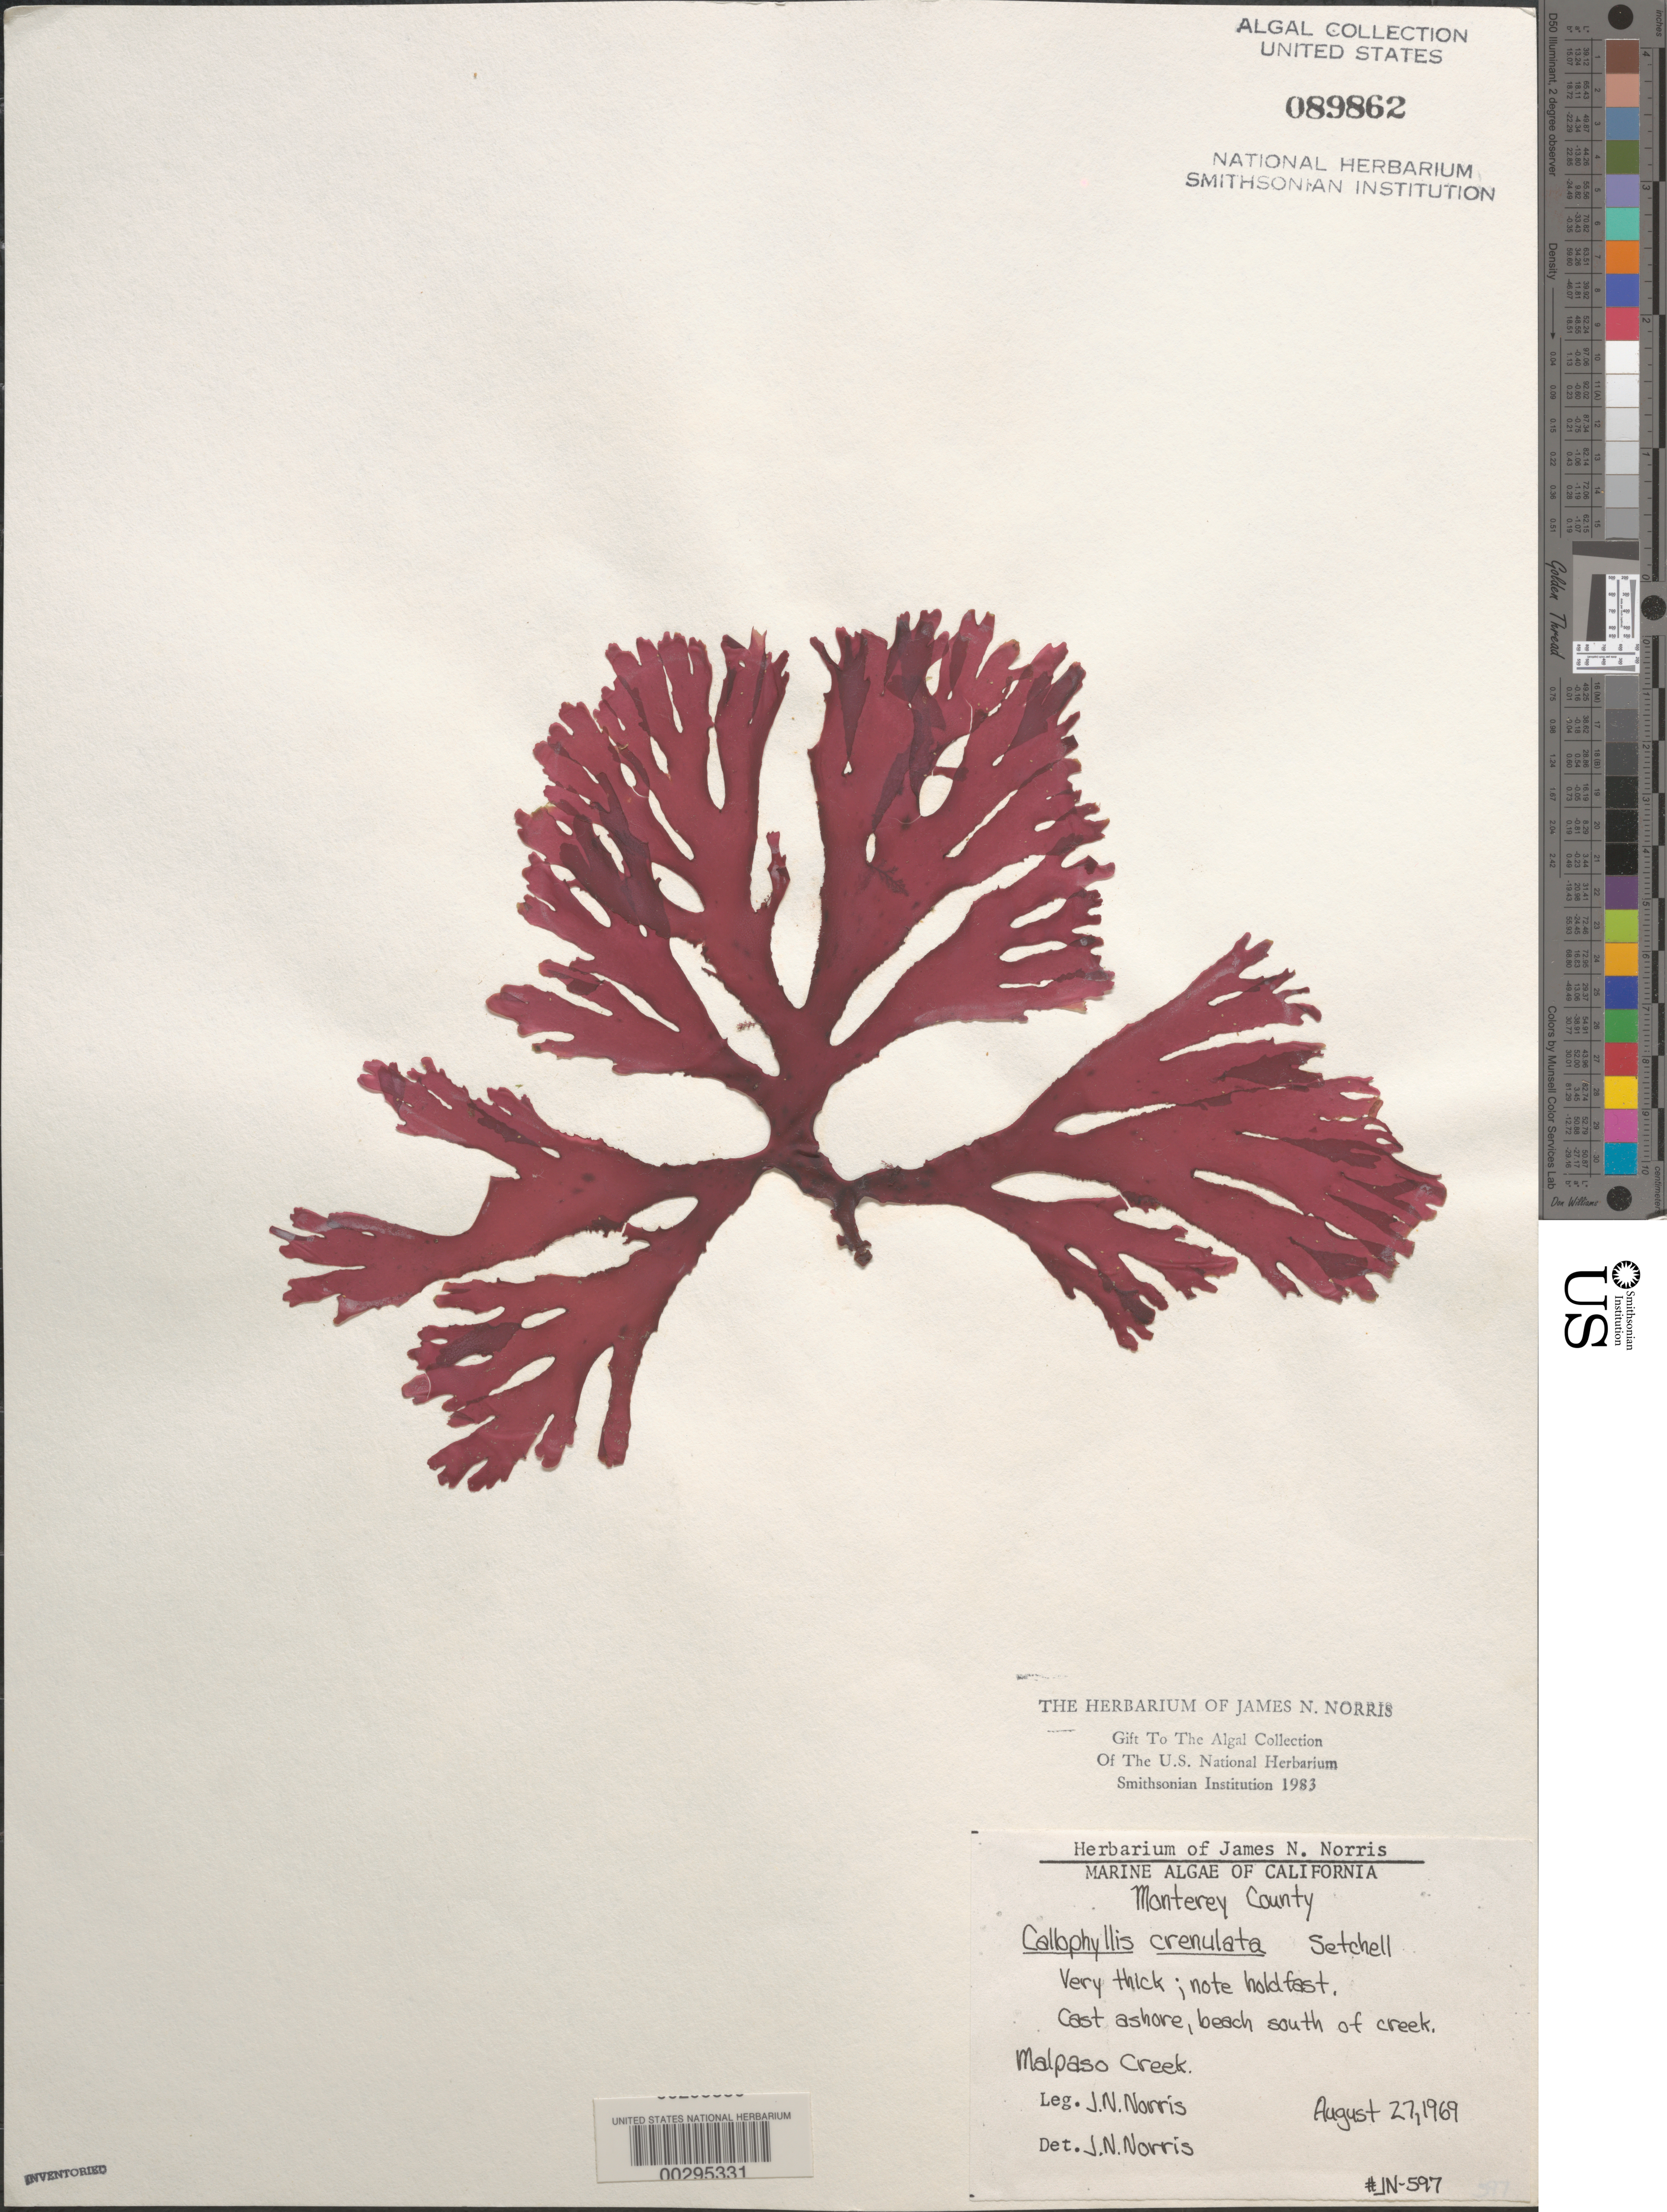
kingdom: Plantae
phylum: Rhodophyta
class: Florideophyceae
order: Gigartinales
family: Kallymeniaceae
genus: Callophyllis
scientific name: Callophyllis crenulata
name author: Setch.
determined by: Norris, James N.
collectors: J. N. Norris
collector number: JN-597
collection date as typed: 27 Aug 1969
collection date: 1969-08-27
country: United States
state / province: California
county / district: Monterey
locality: South of Malpaso Creek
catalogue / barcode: US 89862